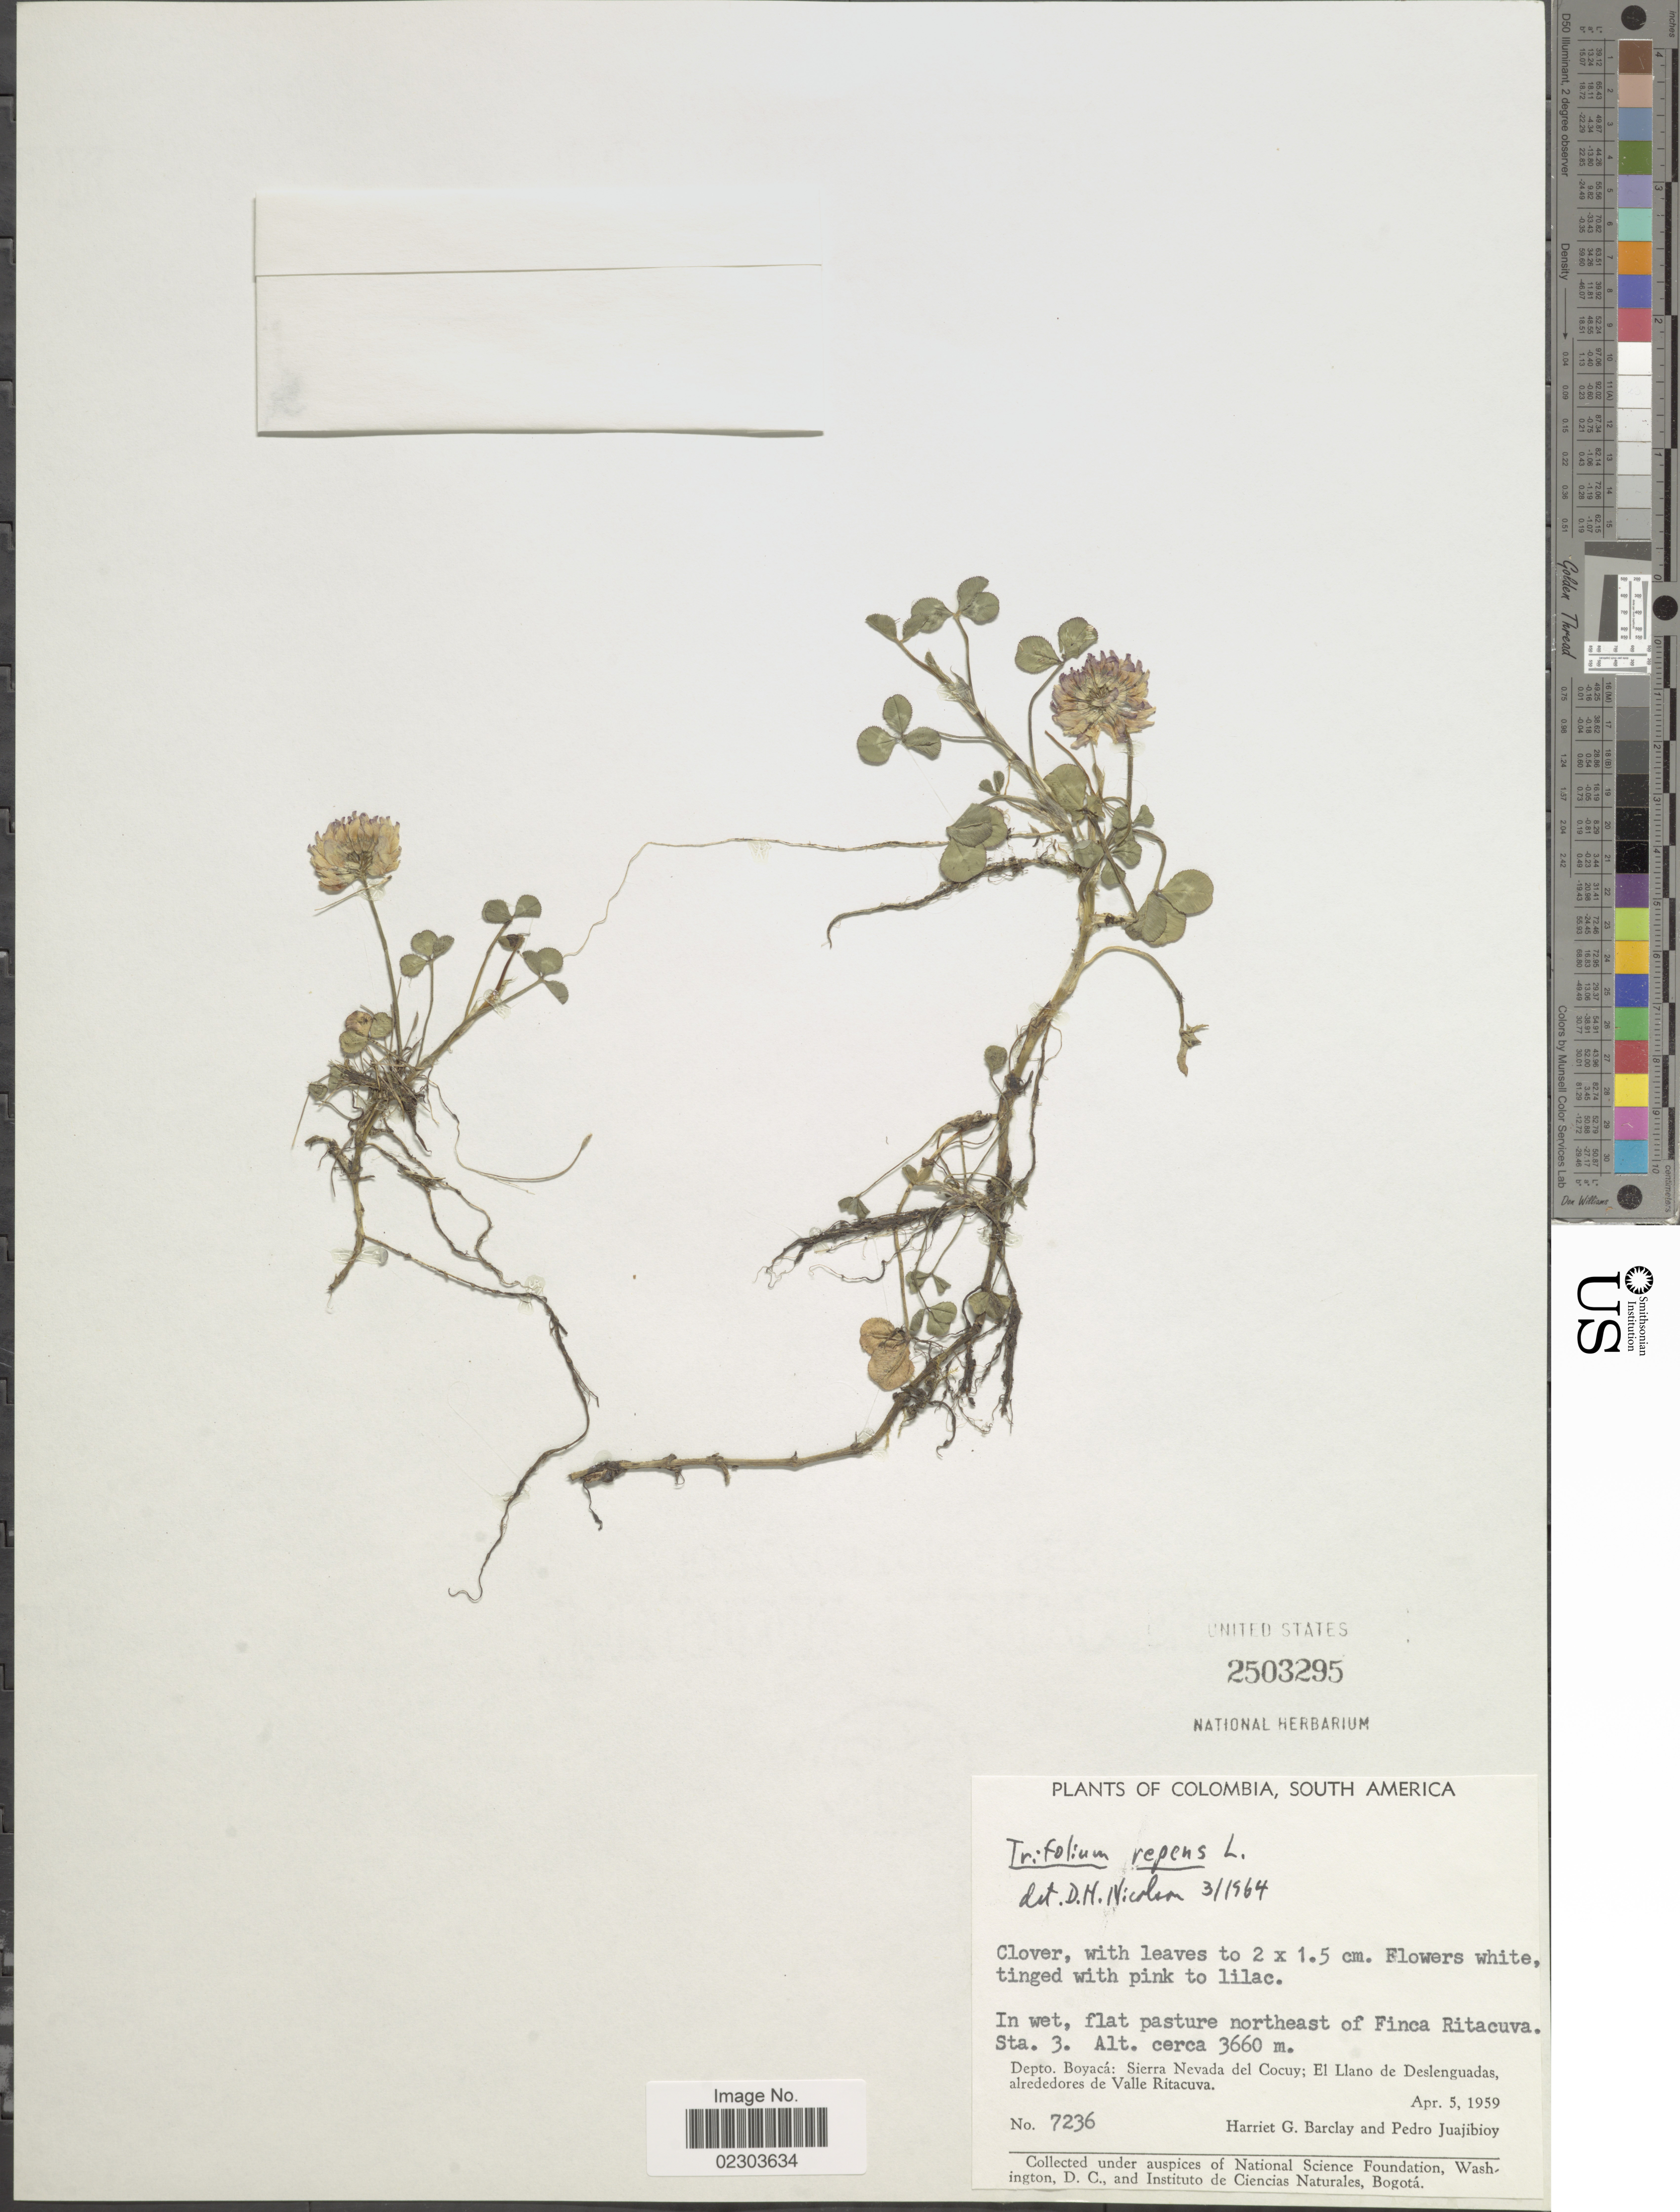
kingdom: Plantae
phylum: Tracheophyta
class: Magnoliopsida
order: Fabales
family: Fabaceae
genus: Trifolium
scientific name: Trifolium repens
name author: L.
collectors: H. G. Barclay & P. Juajibioy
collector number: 7236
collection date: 1959-04-05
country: Colombia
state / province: Boyacá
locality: South America, flat pasture northeast of Finca Ritacuva, Sta. 3, Sierra Nevada del Cocuy, El llano de Deslenguadas, alrededores de Valle Ritacuva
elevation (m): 3660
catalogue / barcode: US 2503295